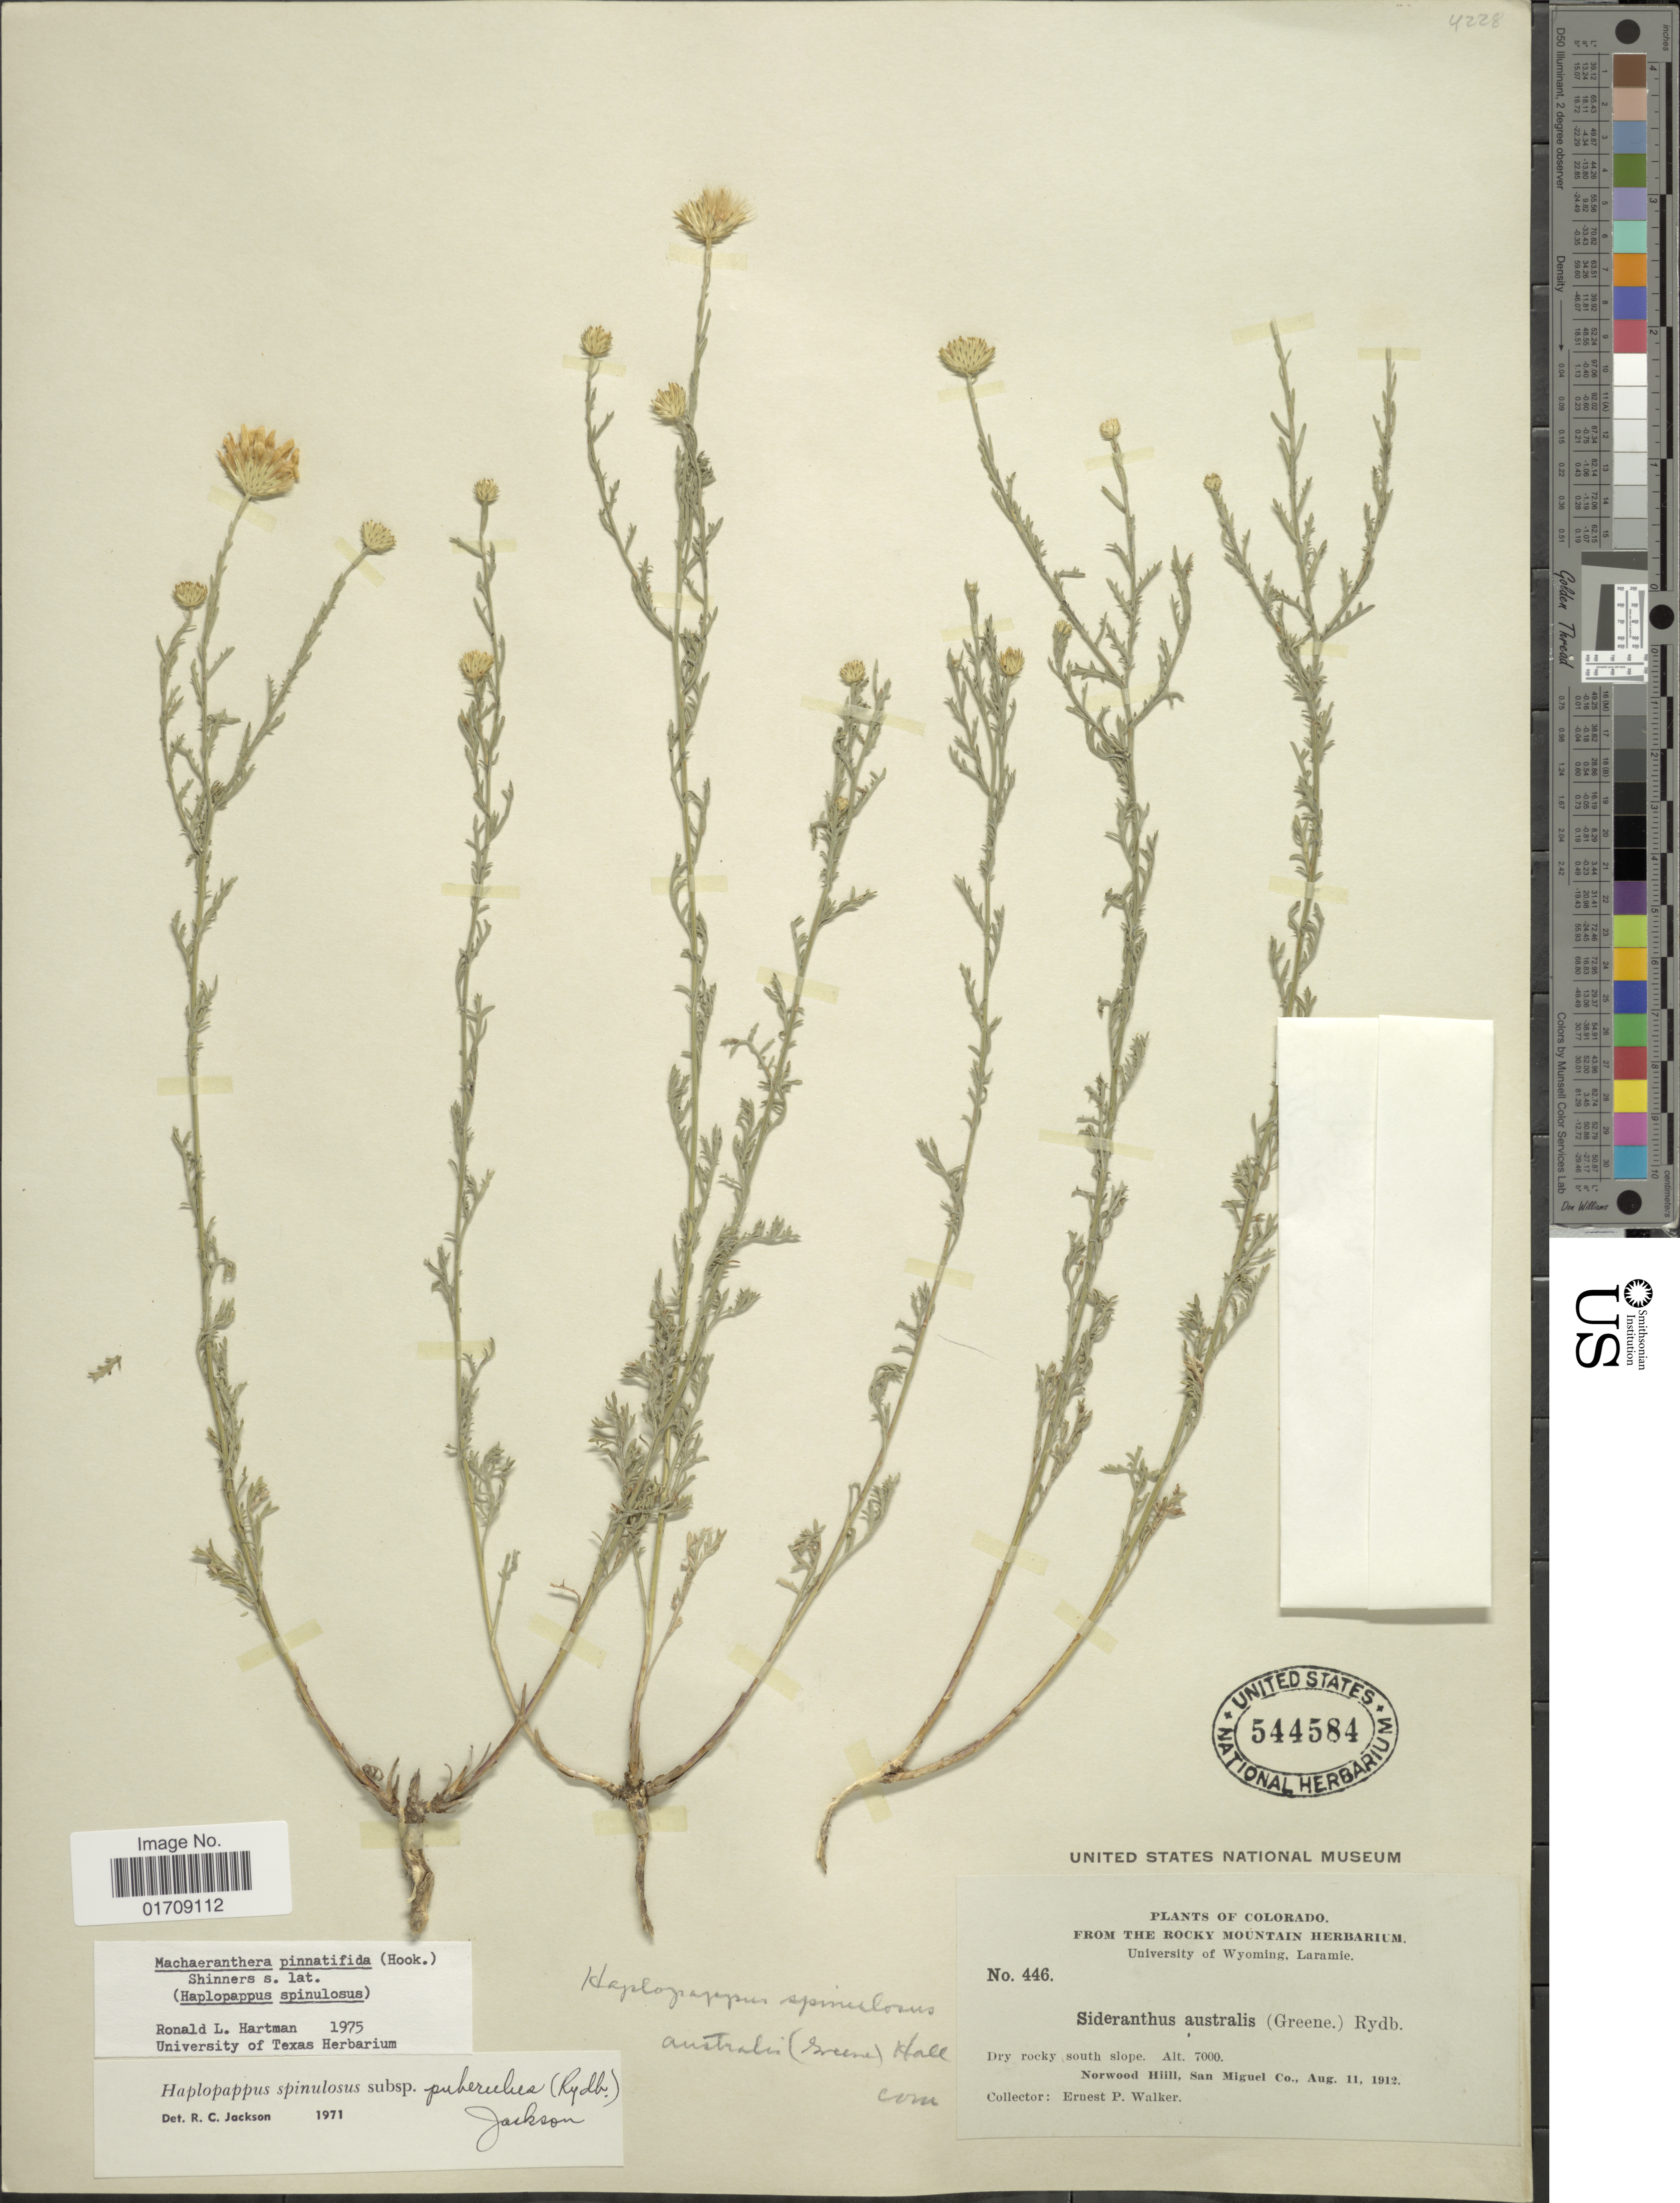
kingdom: Plantae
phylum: Tracheophyta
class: Magnoliopsida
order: Asterales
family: Asteraceae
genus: Machaeranthera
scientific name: Machaeranthera pinnatifida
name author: (Hook.) Shinners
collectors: E. P. Walker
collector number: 446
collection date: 1912-08-11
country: United States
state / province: Colorado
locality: Norwood Hiill, San Miguel Co.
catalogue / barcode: US 544584